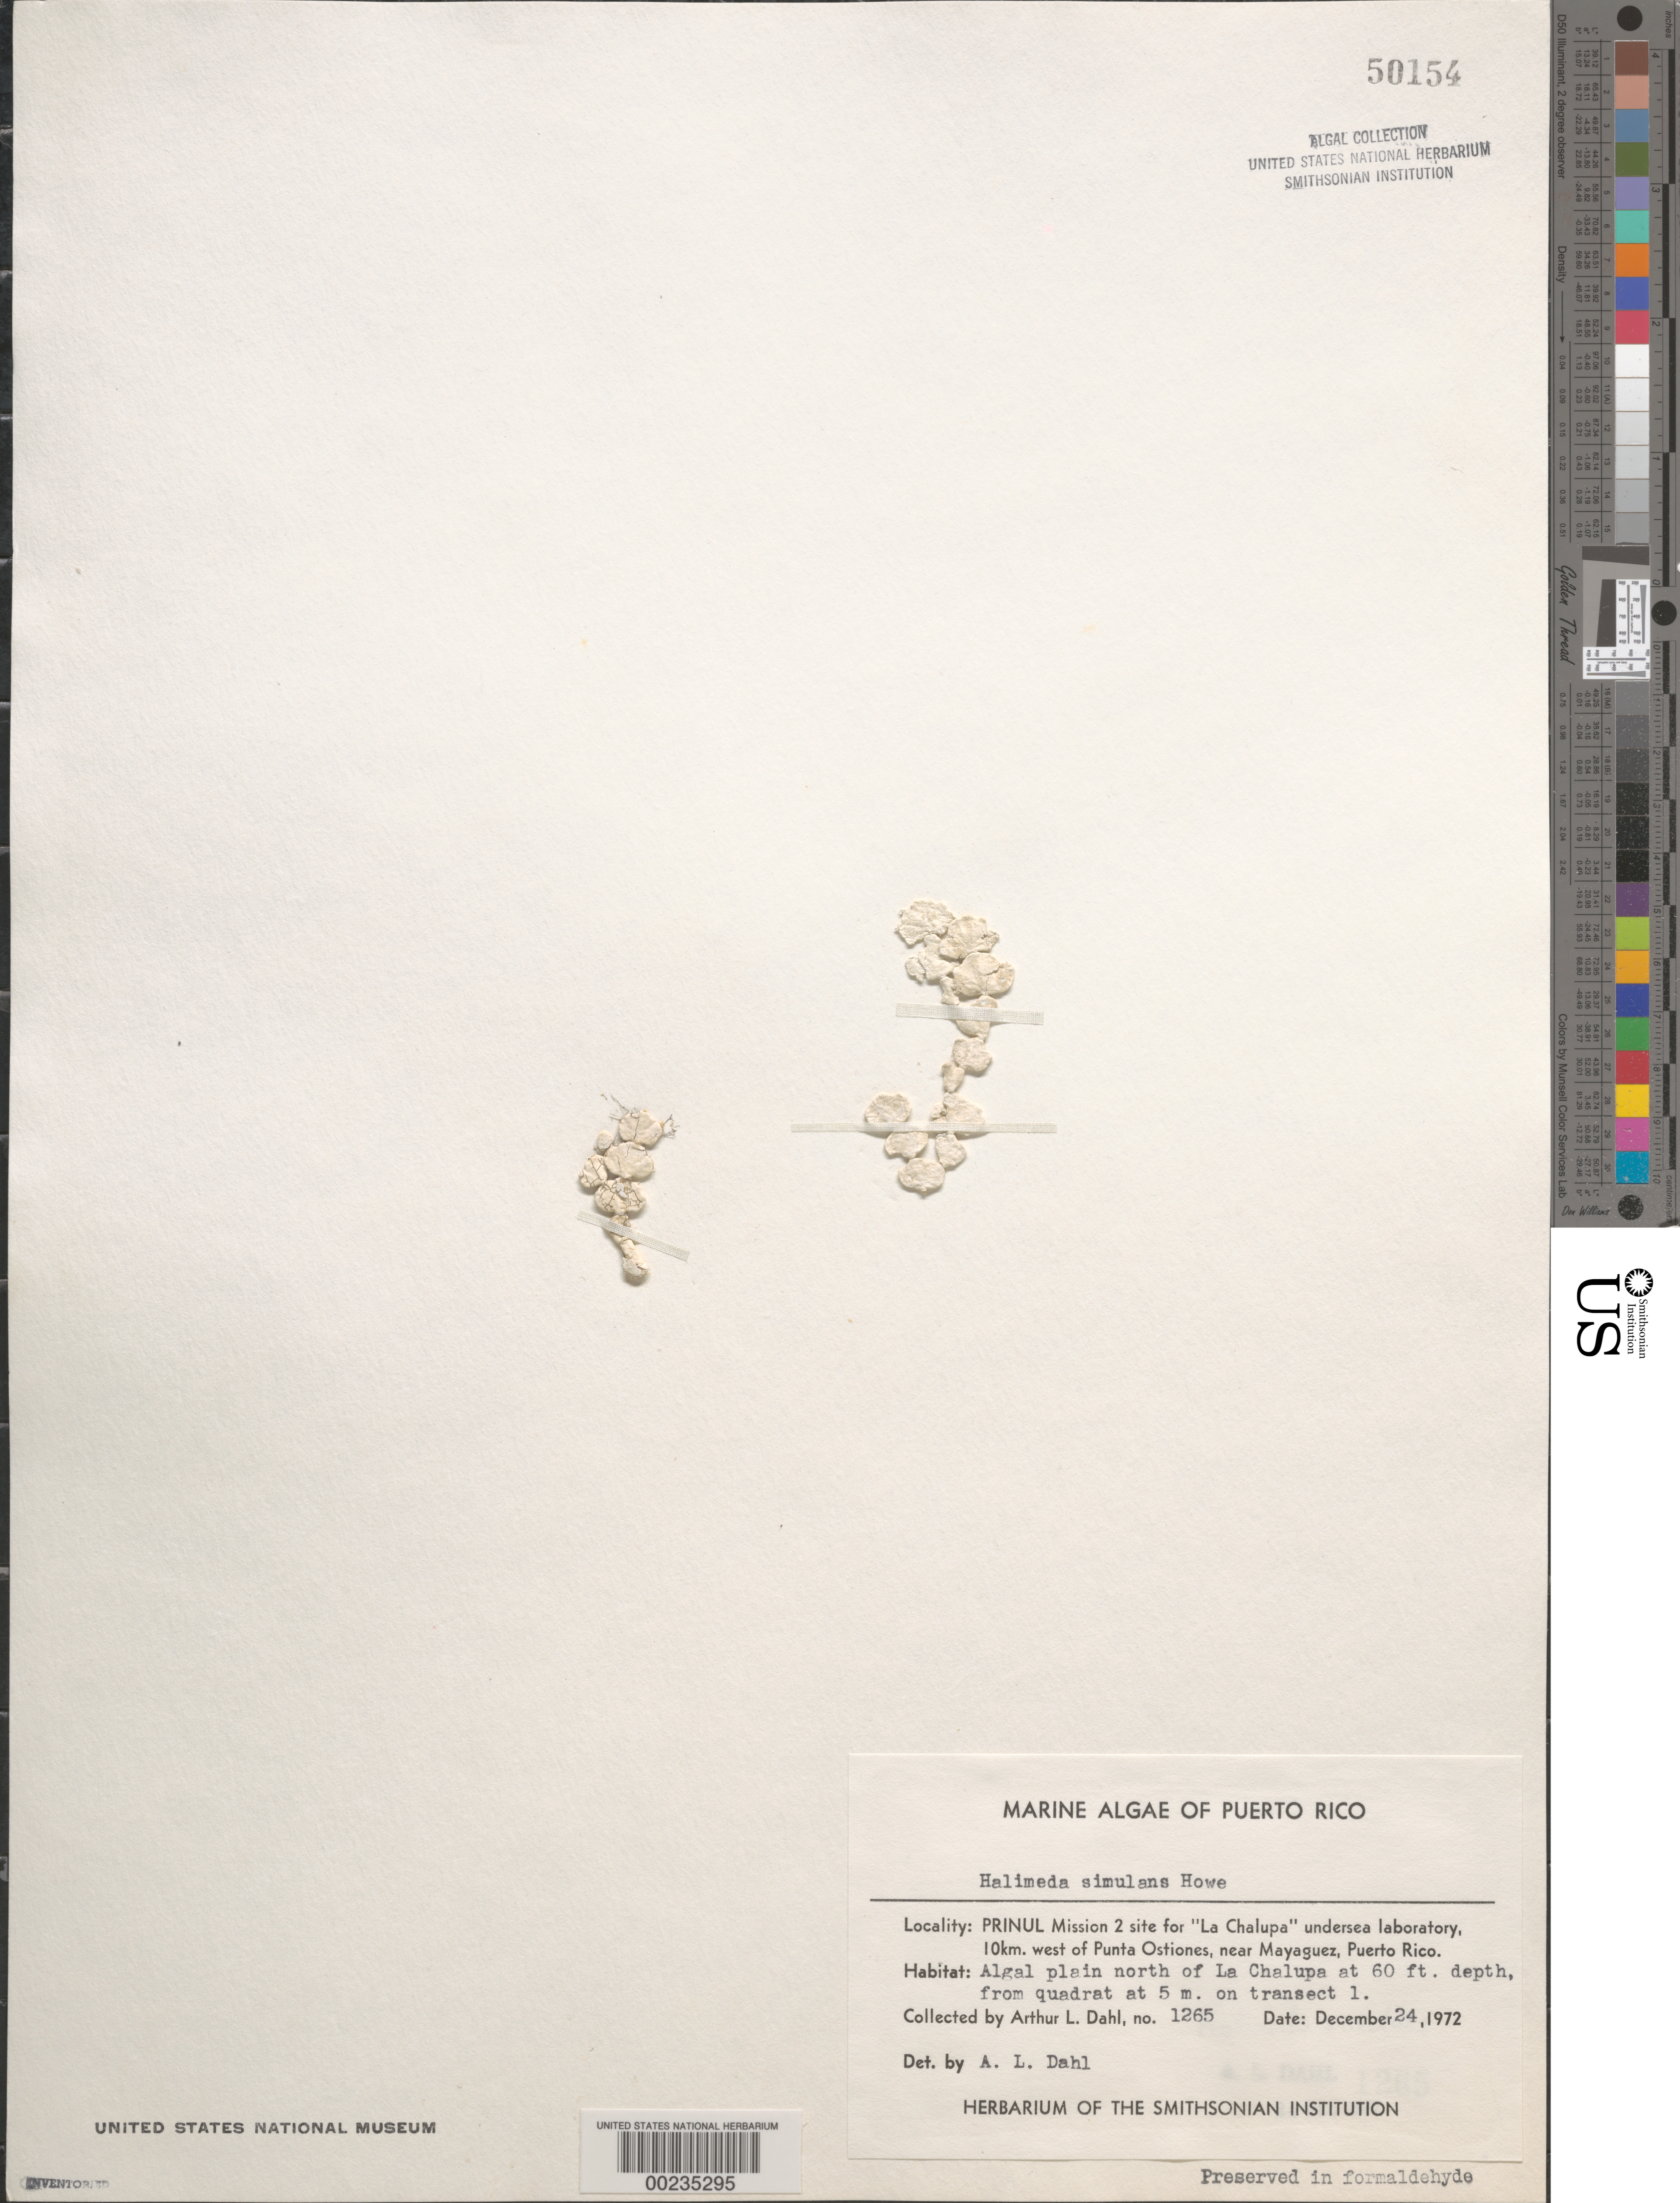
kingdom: Plantae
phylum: Chlorophyta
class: Ulvophyceae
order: Bryopsidales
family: Halimedaceae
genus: Halimeda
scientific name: Halimeda simulans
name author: M. Howe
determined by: Dahl, A. E.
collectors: A. Dahl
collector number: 1265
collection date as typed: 24 Dec 1972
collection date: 1972-12-24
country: Puerto Rico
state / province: Mayaguez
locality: La chalupa undersea laboratory, 10 km west of punta ostiones, near mayaguez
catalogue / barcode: US 50154